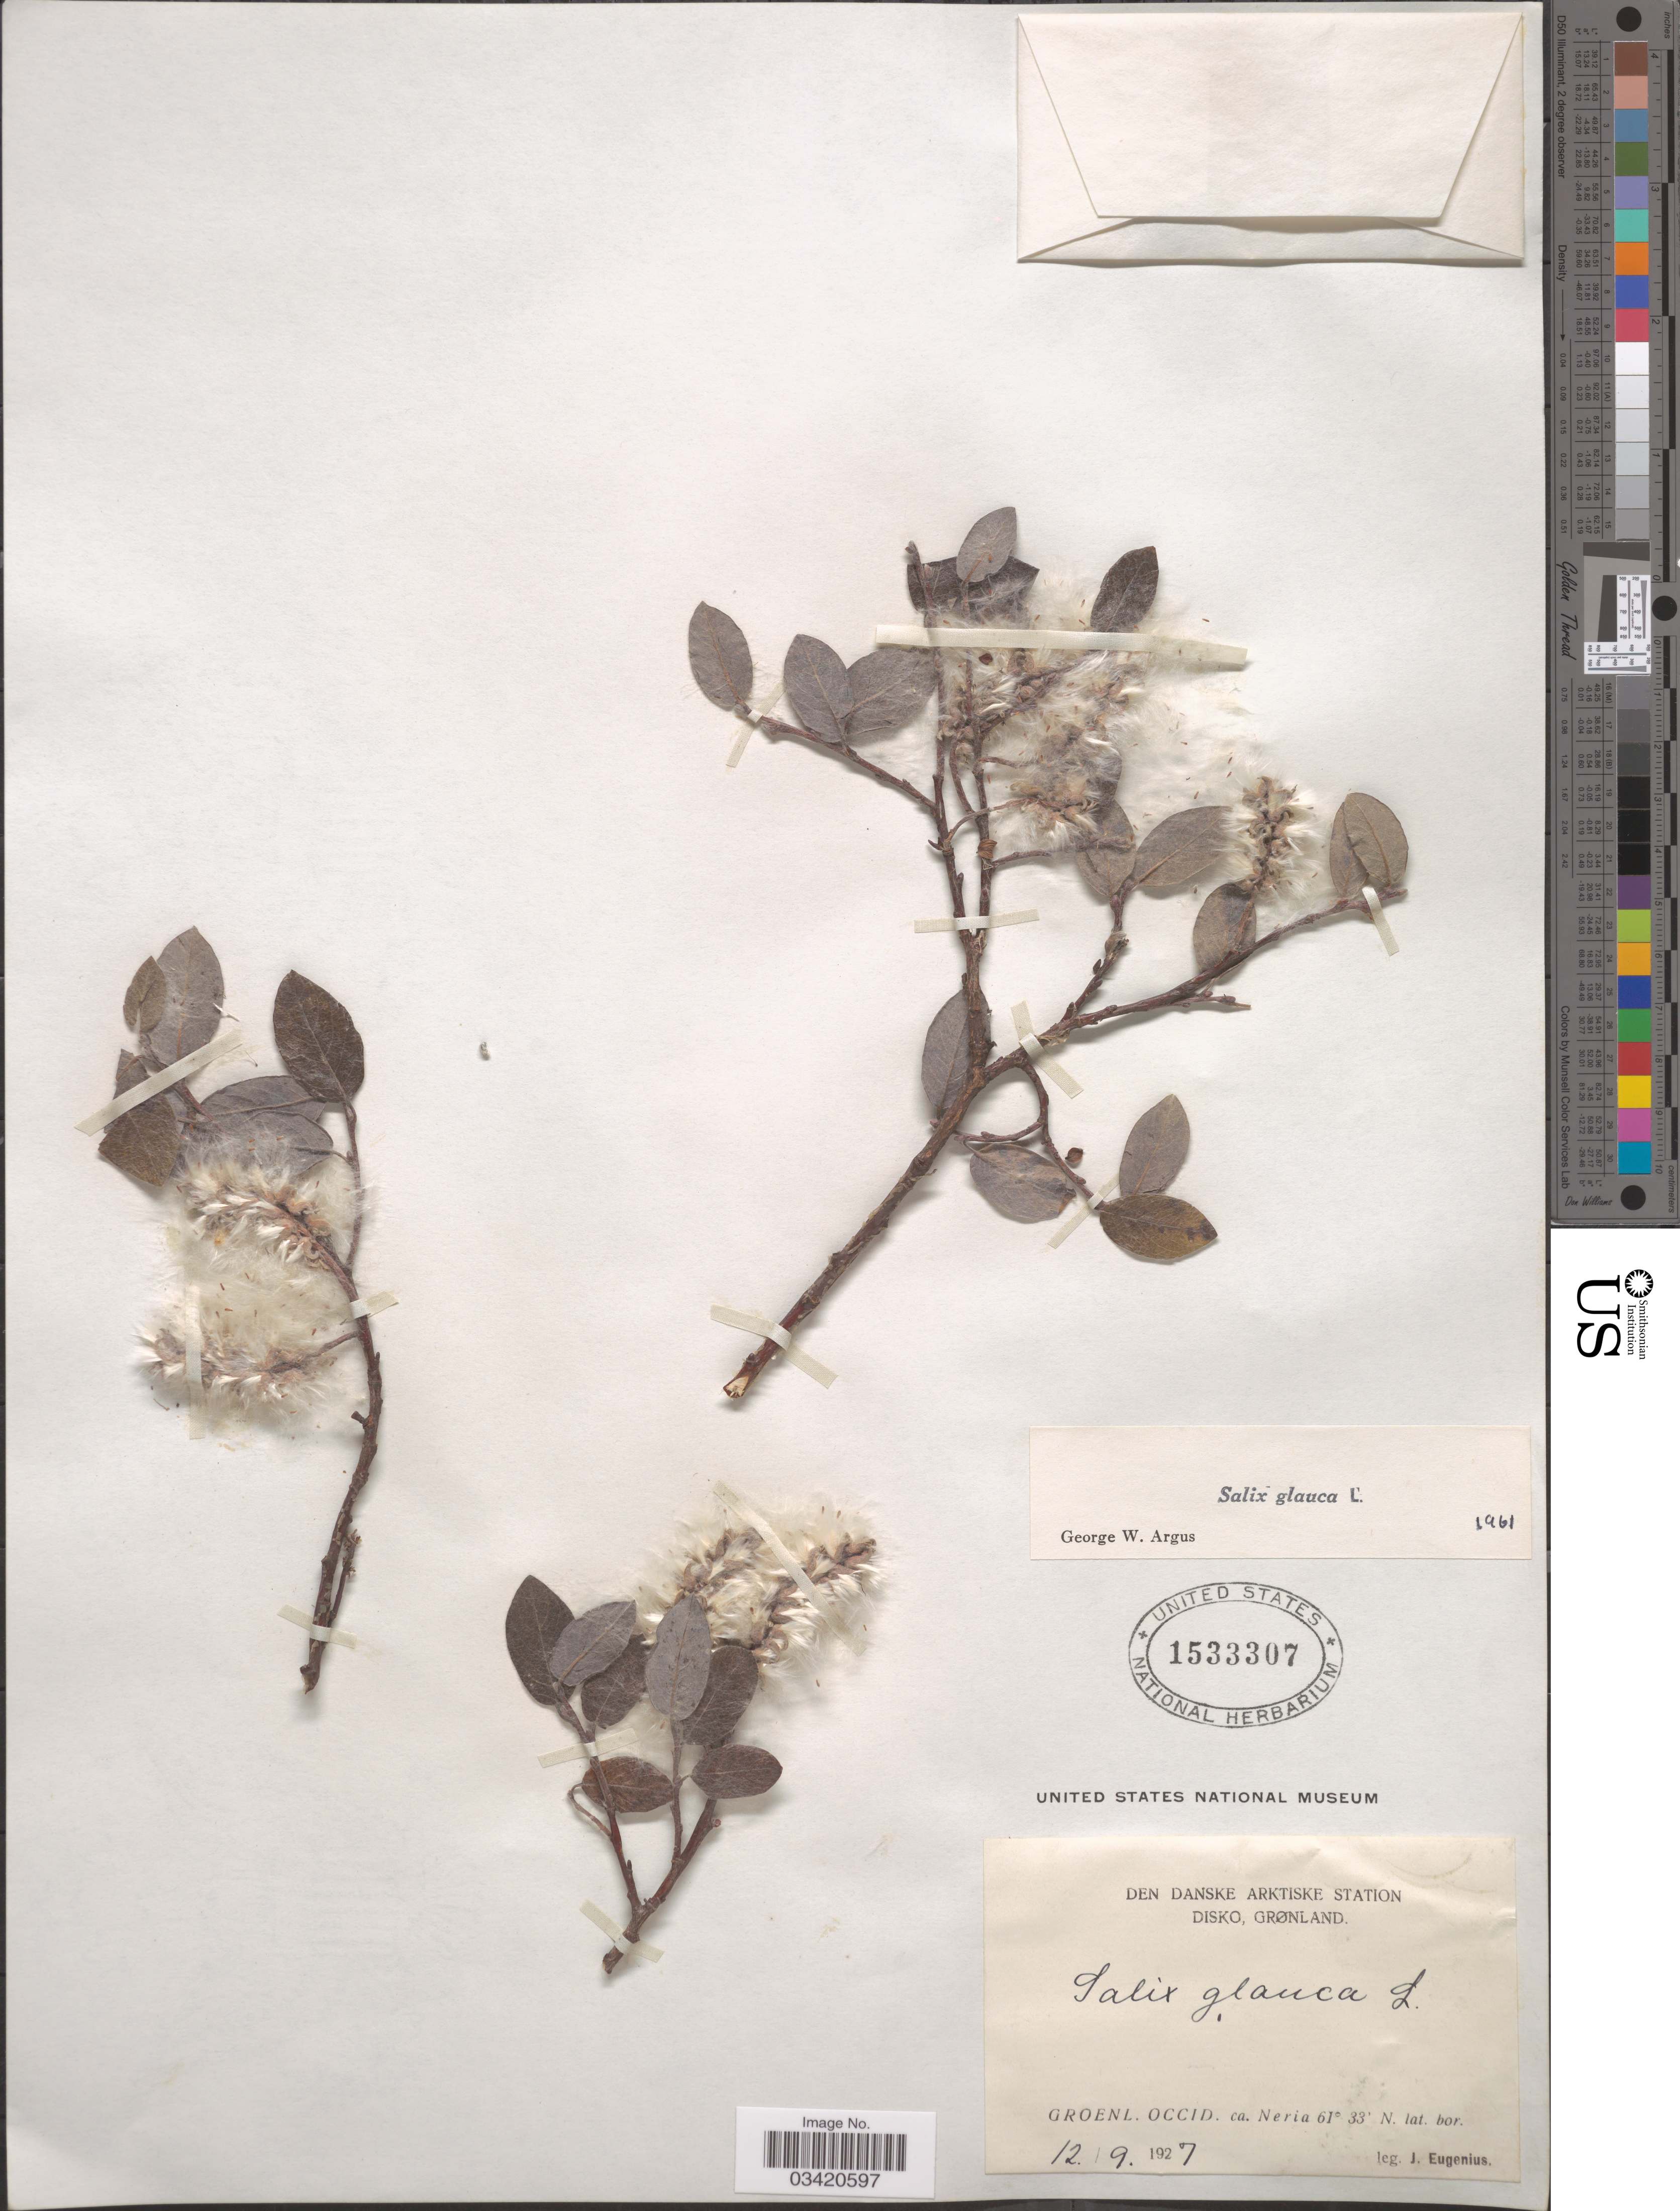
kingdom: Plantae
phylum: Tracheophyta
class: Magnoliopsida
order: Malpighiales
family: Salicaceae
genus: Salix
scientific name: Salix glauca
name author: L.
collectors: J. Eugenius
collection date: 1927-09-12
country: Greenland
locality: Den Danske Arktiske Station Disko, Grønland. Groenl. Occid. ca. Neria.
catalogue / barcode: US 1533307